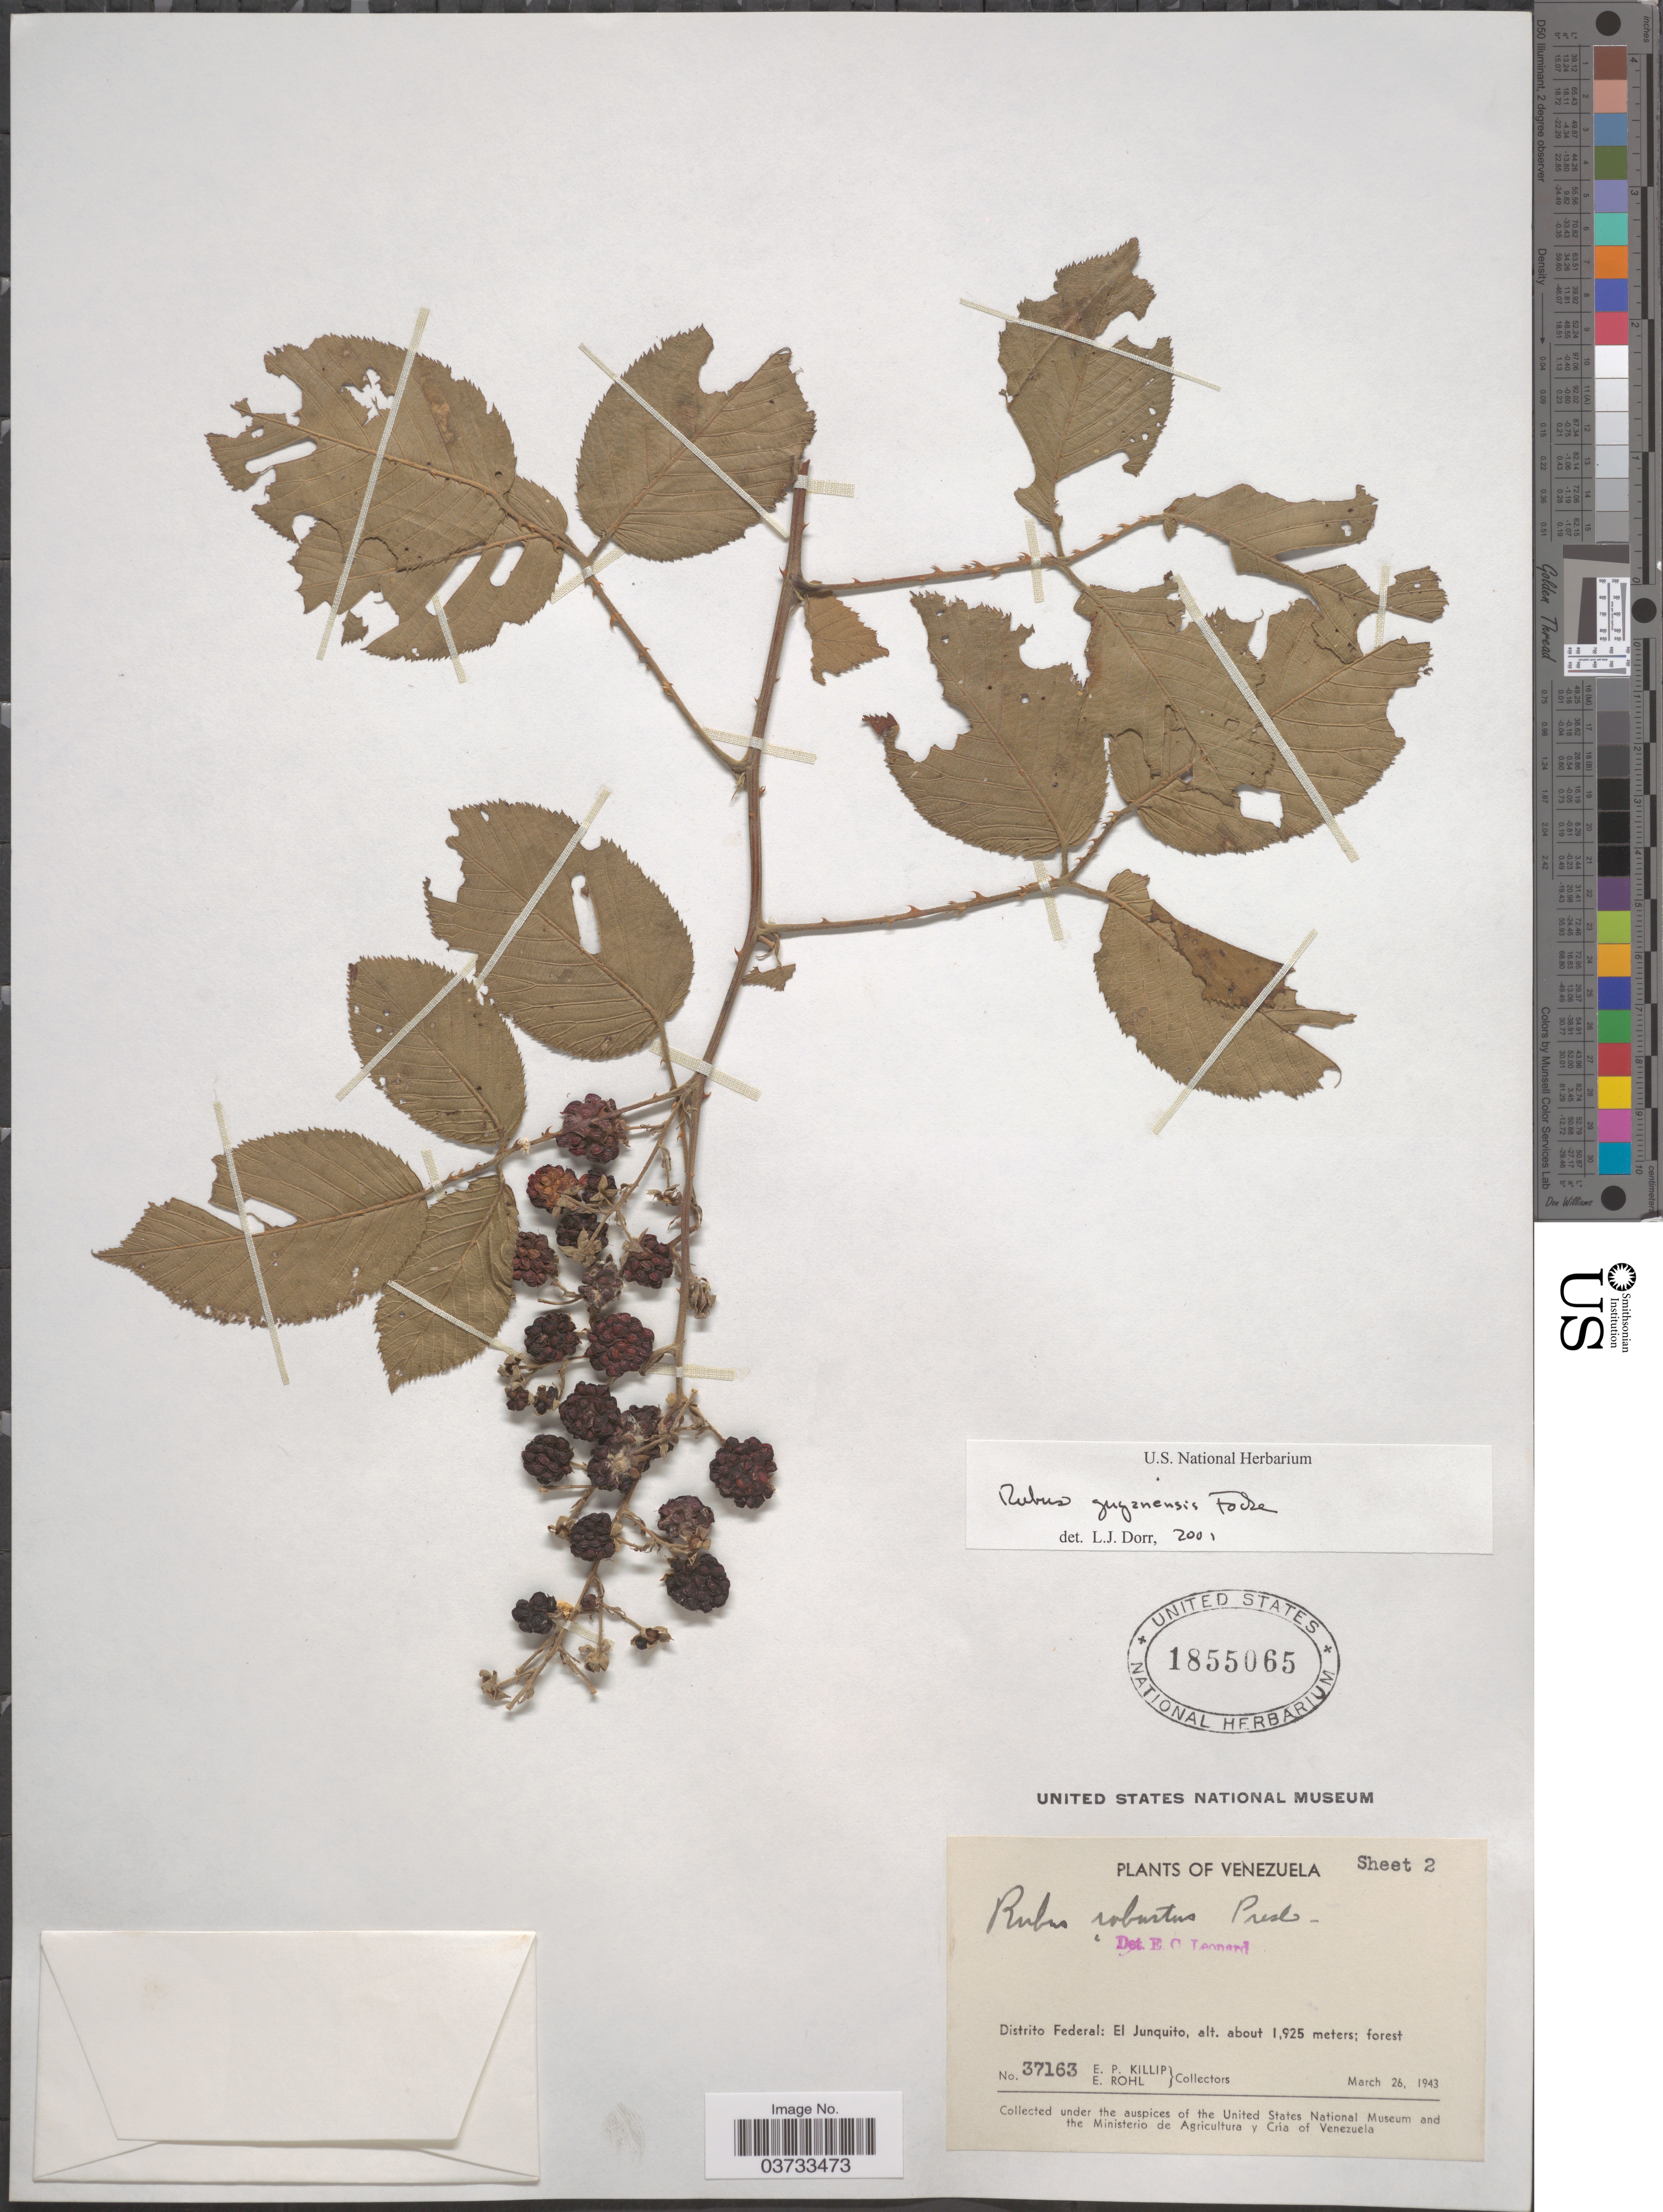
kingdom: Plantae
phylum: Tracheophyta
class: Magnoliopsida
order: Rosales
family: Rosaceae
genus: Rubus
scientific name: Rubus guyanensis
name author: Focke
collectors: E. P. Killip & E. Röhl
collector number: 37163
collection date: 1943-03-26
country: Venezuela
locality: Distrito Federal: El Junquito.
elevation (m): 1925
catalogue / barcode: US 1855065